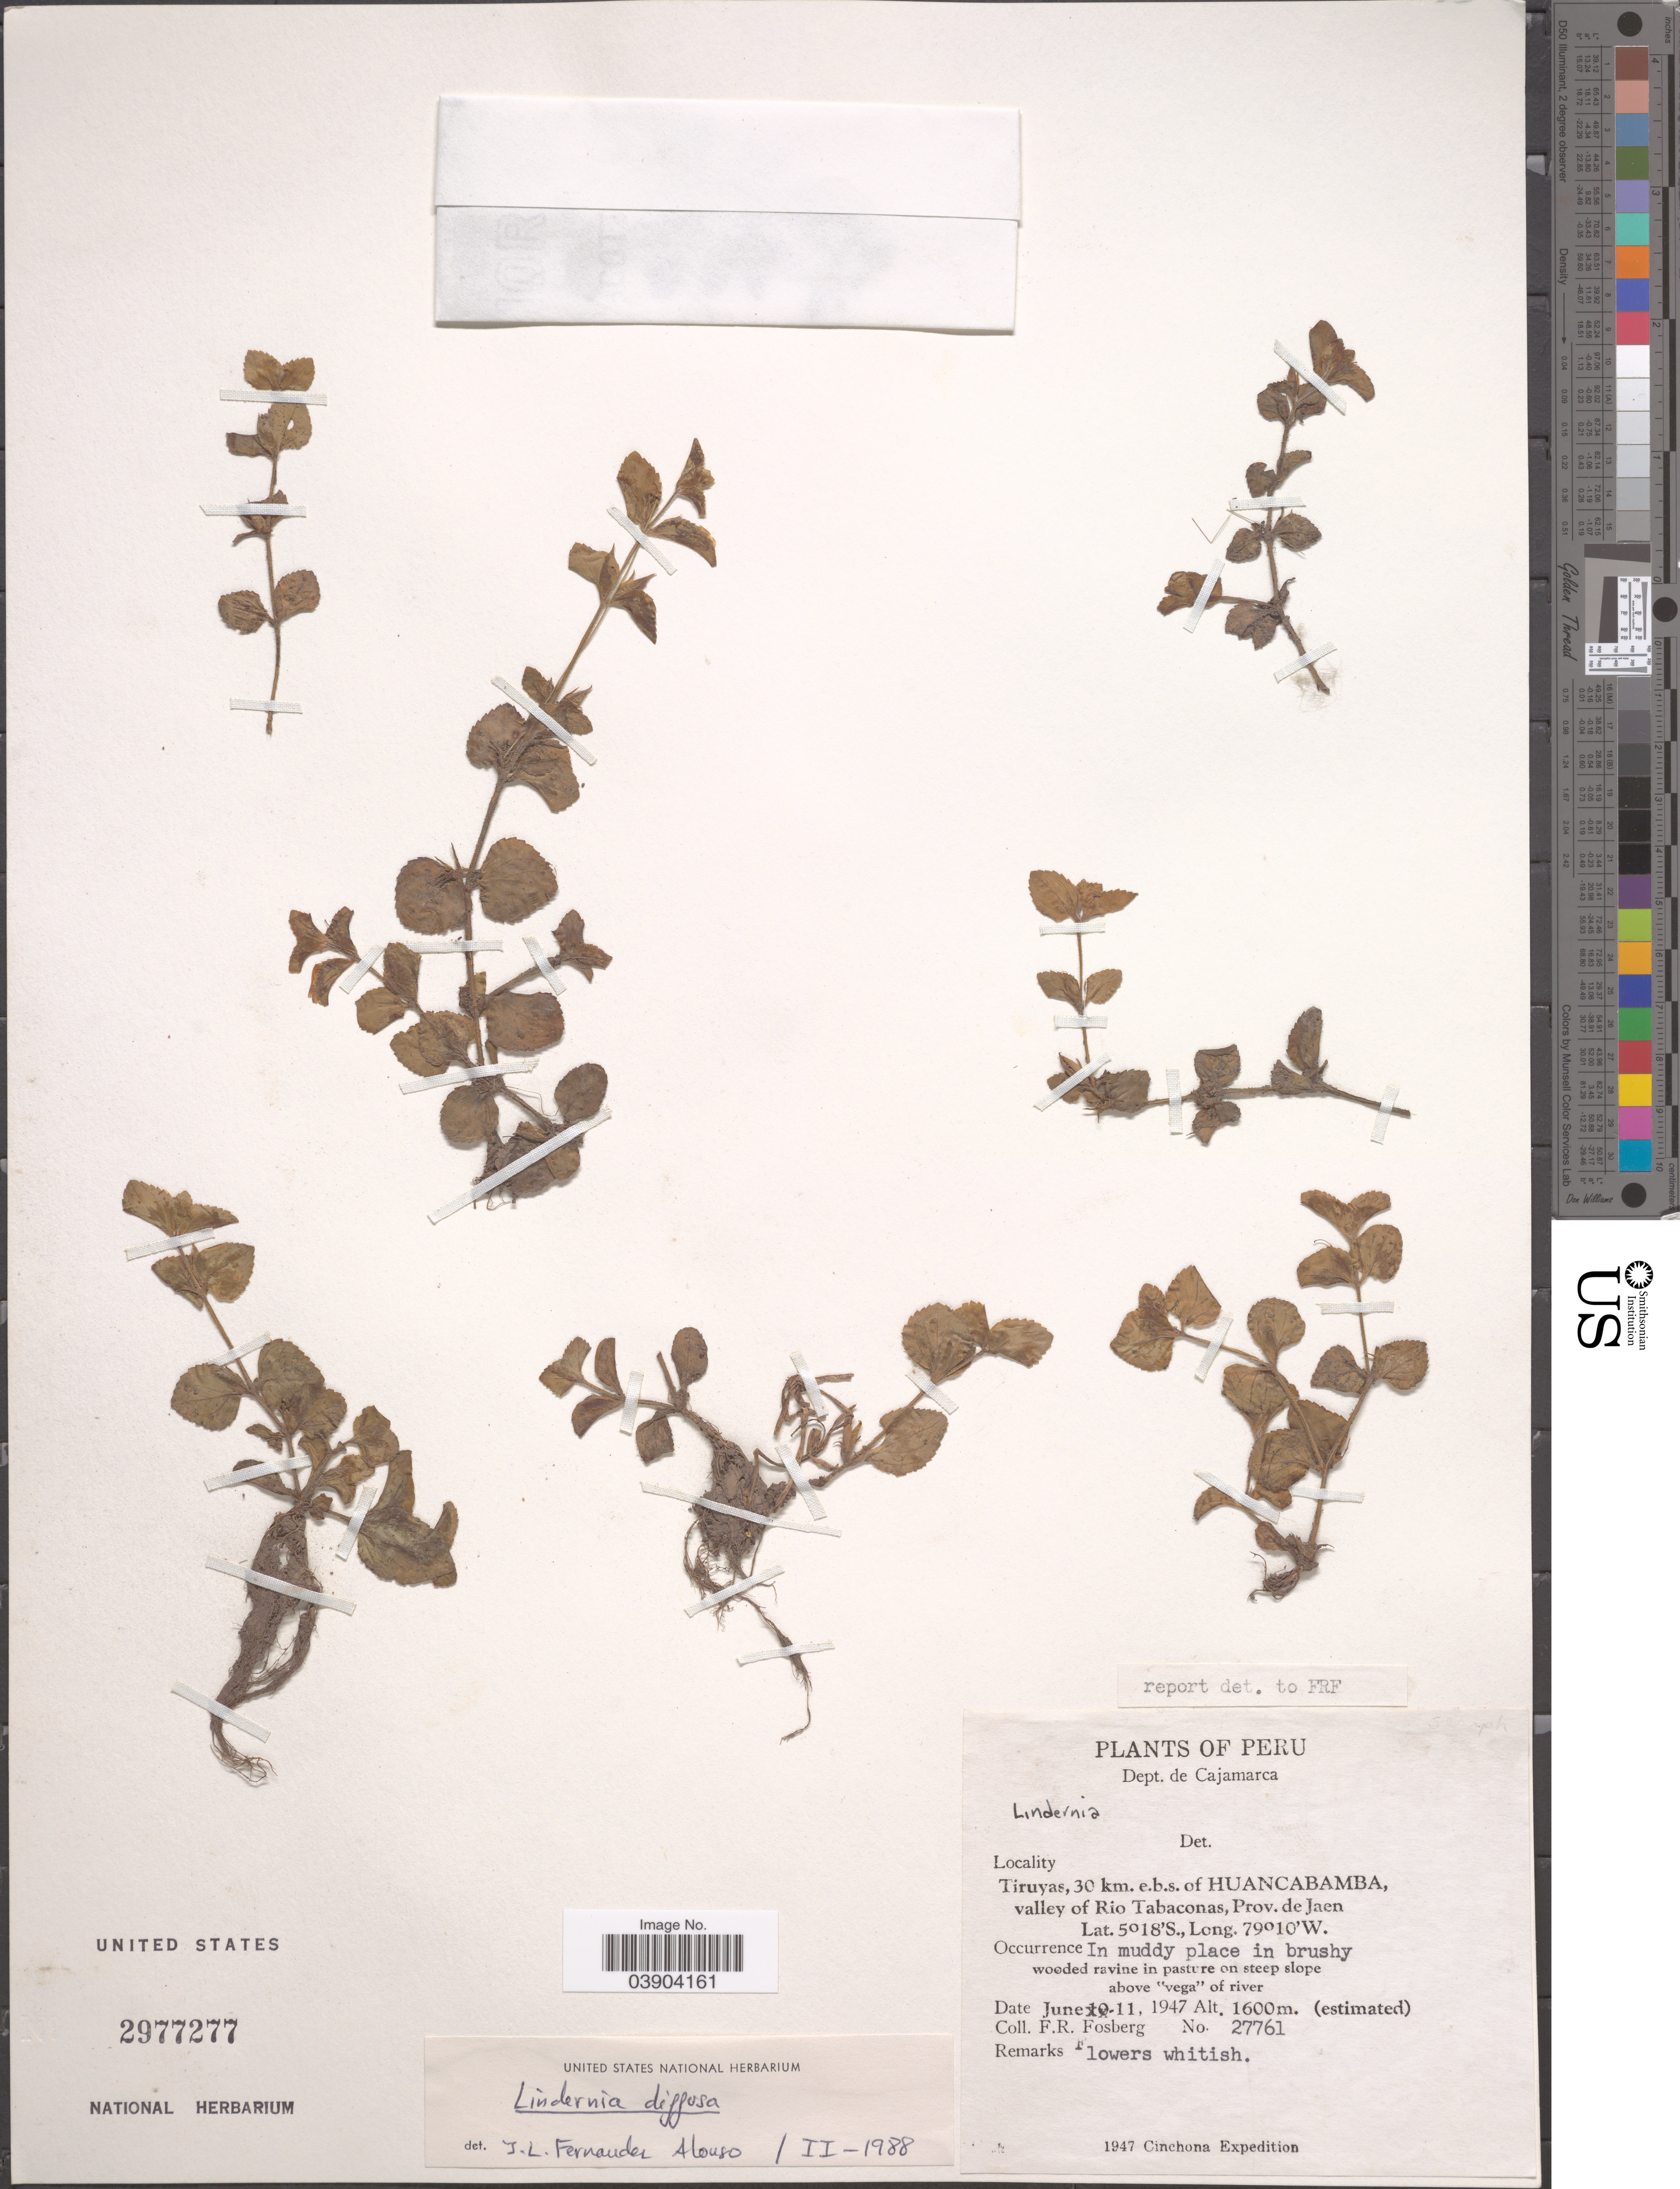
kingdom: Plantae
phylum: Tracheophyta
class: Magnoliopsida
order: Lamiales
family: Linderniaceae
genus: Lindernia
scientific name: Lindernia diffusa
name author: (L.) Wettst.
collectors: F. R. Fosberg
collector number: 27761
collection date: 1947-06-11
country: Peru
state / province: Cajamarca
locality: Dept. de Cajamarca. Tiruyas, 30 km. e.b.s. of Huancabamba, valley of Rio Tabaconas, prov. de Jaen.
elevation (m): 1600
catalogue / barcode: US 2977277